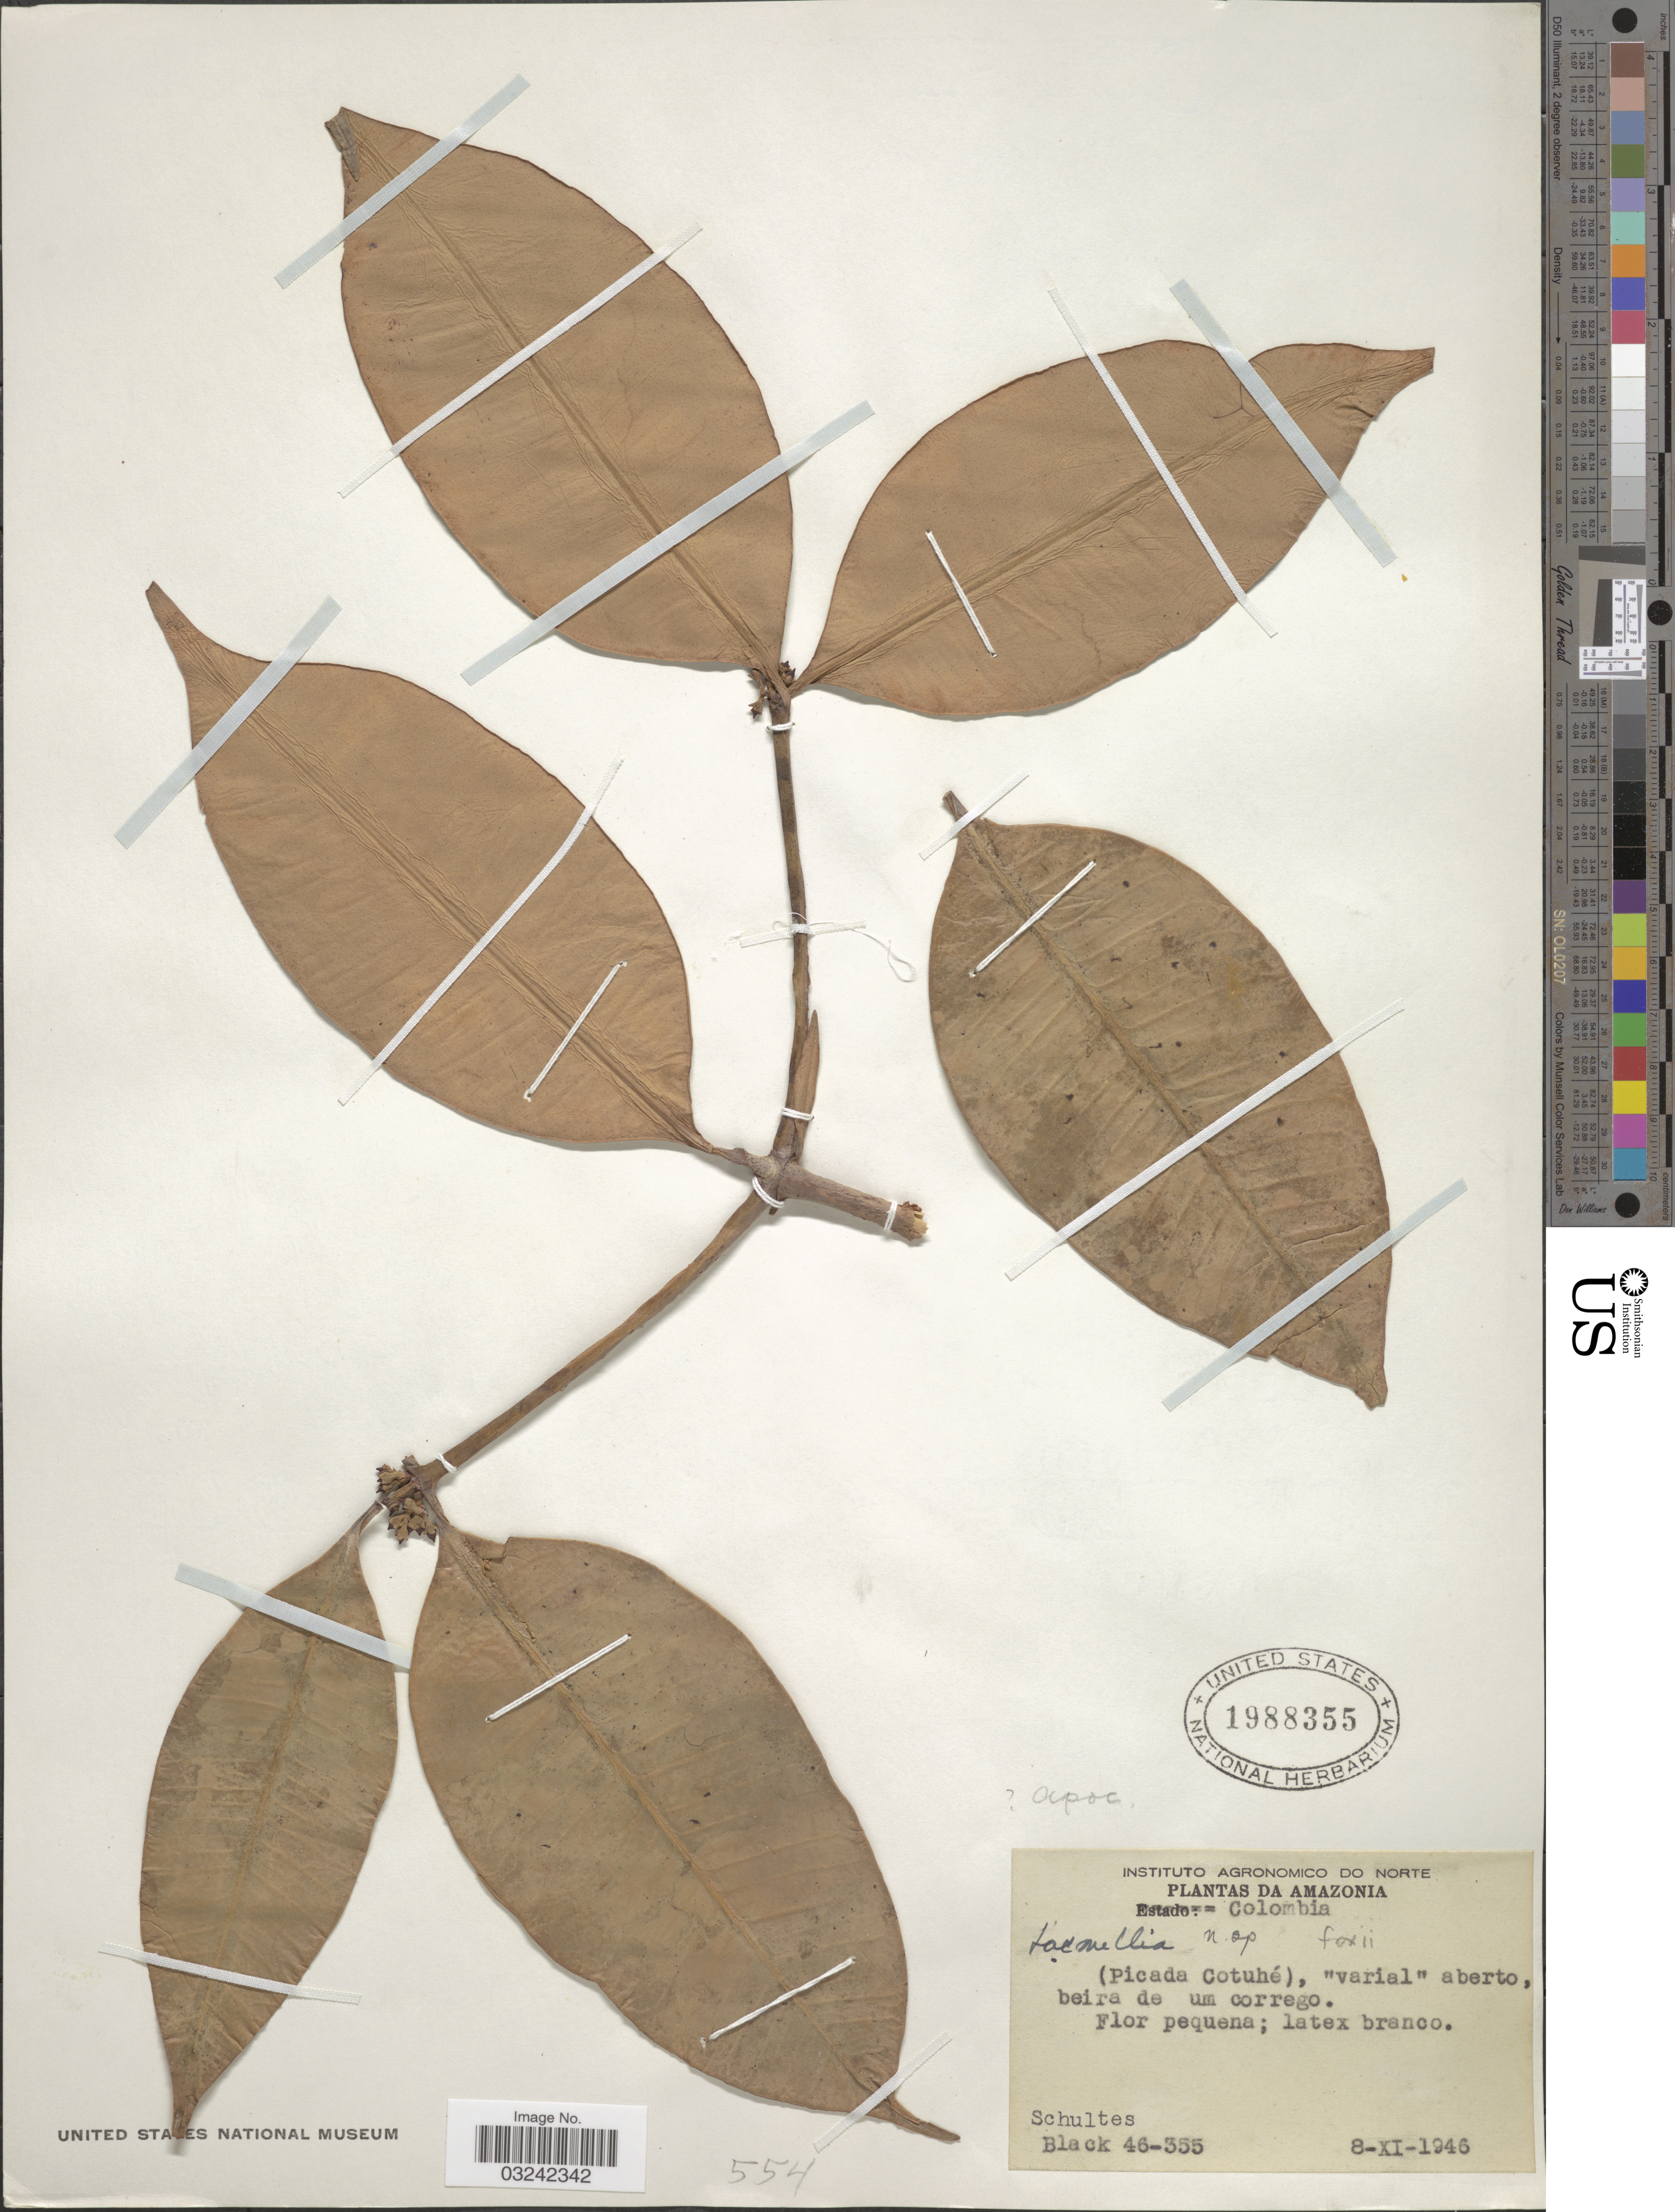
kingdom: Plantae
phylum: Tracheophyta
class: Magnoliopsida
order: Gentianales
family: Apocynaceae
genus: Lacmellea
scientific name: Lacmellea foxii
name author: Markgr.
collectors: -- Schultes & -- Black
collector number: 46-355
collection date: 1946-11-08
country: Colombia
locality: (Picada Cotuhé).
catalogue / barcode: US 1988355